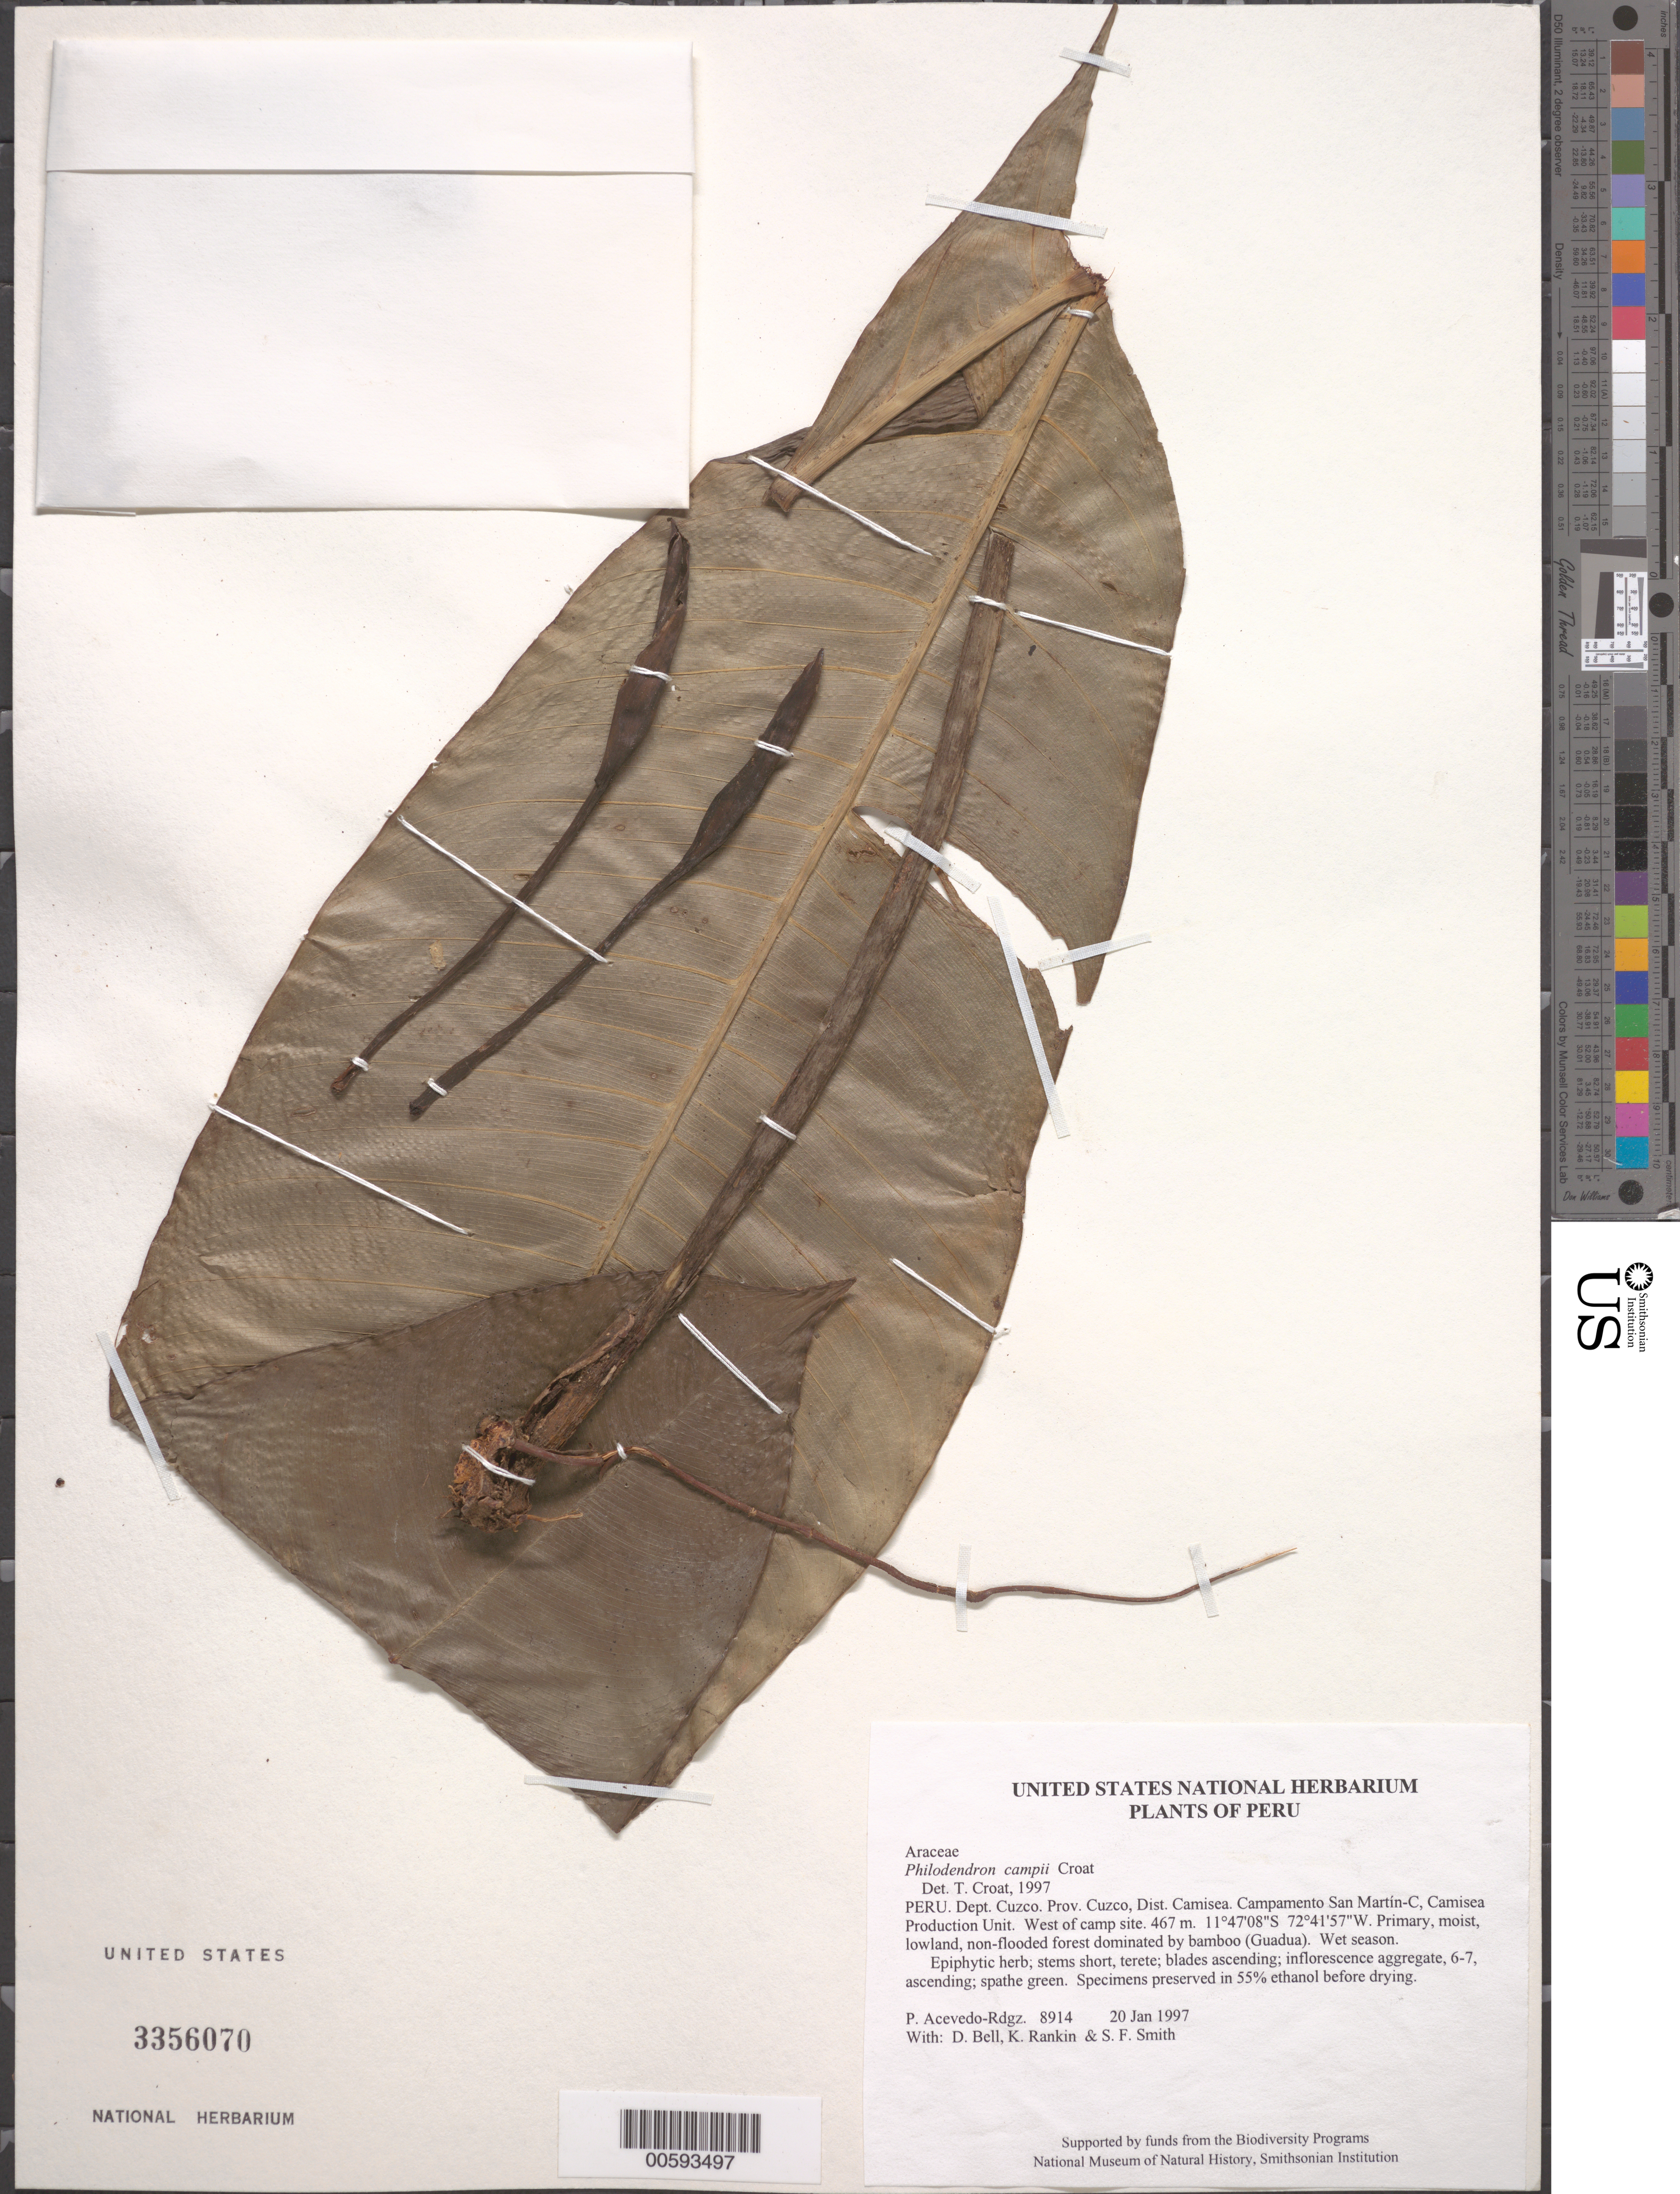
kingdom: Plantae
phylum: Tracheophyta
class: Liliopsida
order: Alismatales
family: Araceae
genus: Philodendron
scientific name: Philodendron campii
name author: Croat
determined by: Croat, Thomas B., Missouri Botanical Garden (MO)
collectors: P. Acevedo-Rodr., D. A. Bell, K. B. Rankin & S.F. Smith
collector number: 8914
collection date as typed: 20 Jan 1997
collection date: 1997-01-20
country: Peru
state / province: Cusco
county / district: Cusco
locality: Districto Camisea, Campamento San Martín-C, Camisea Production Unit. West of camp site.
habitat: Primary, moist, lowland, non-flooded forest dominated by bamboo (Guadua). Wet season.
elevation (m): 467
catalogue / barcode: US 3356070